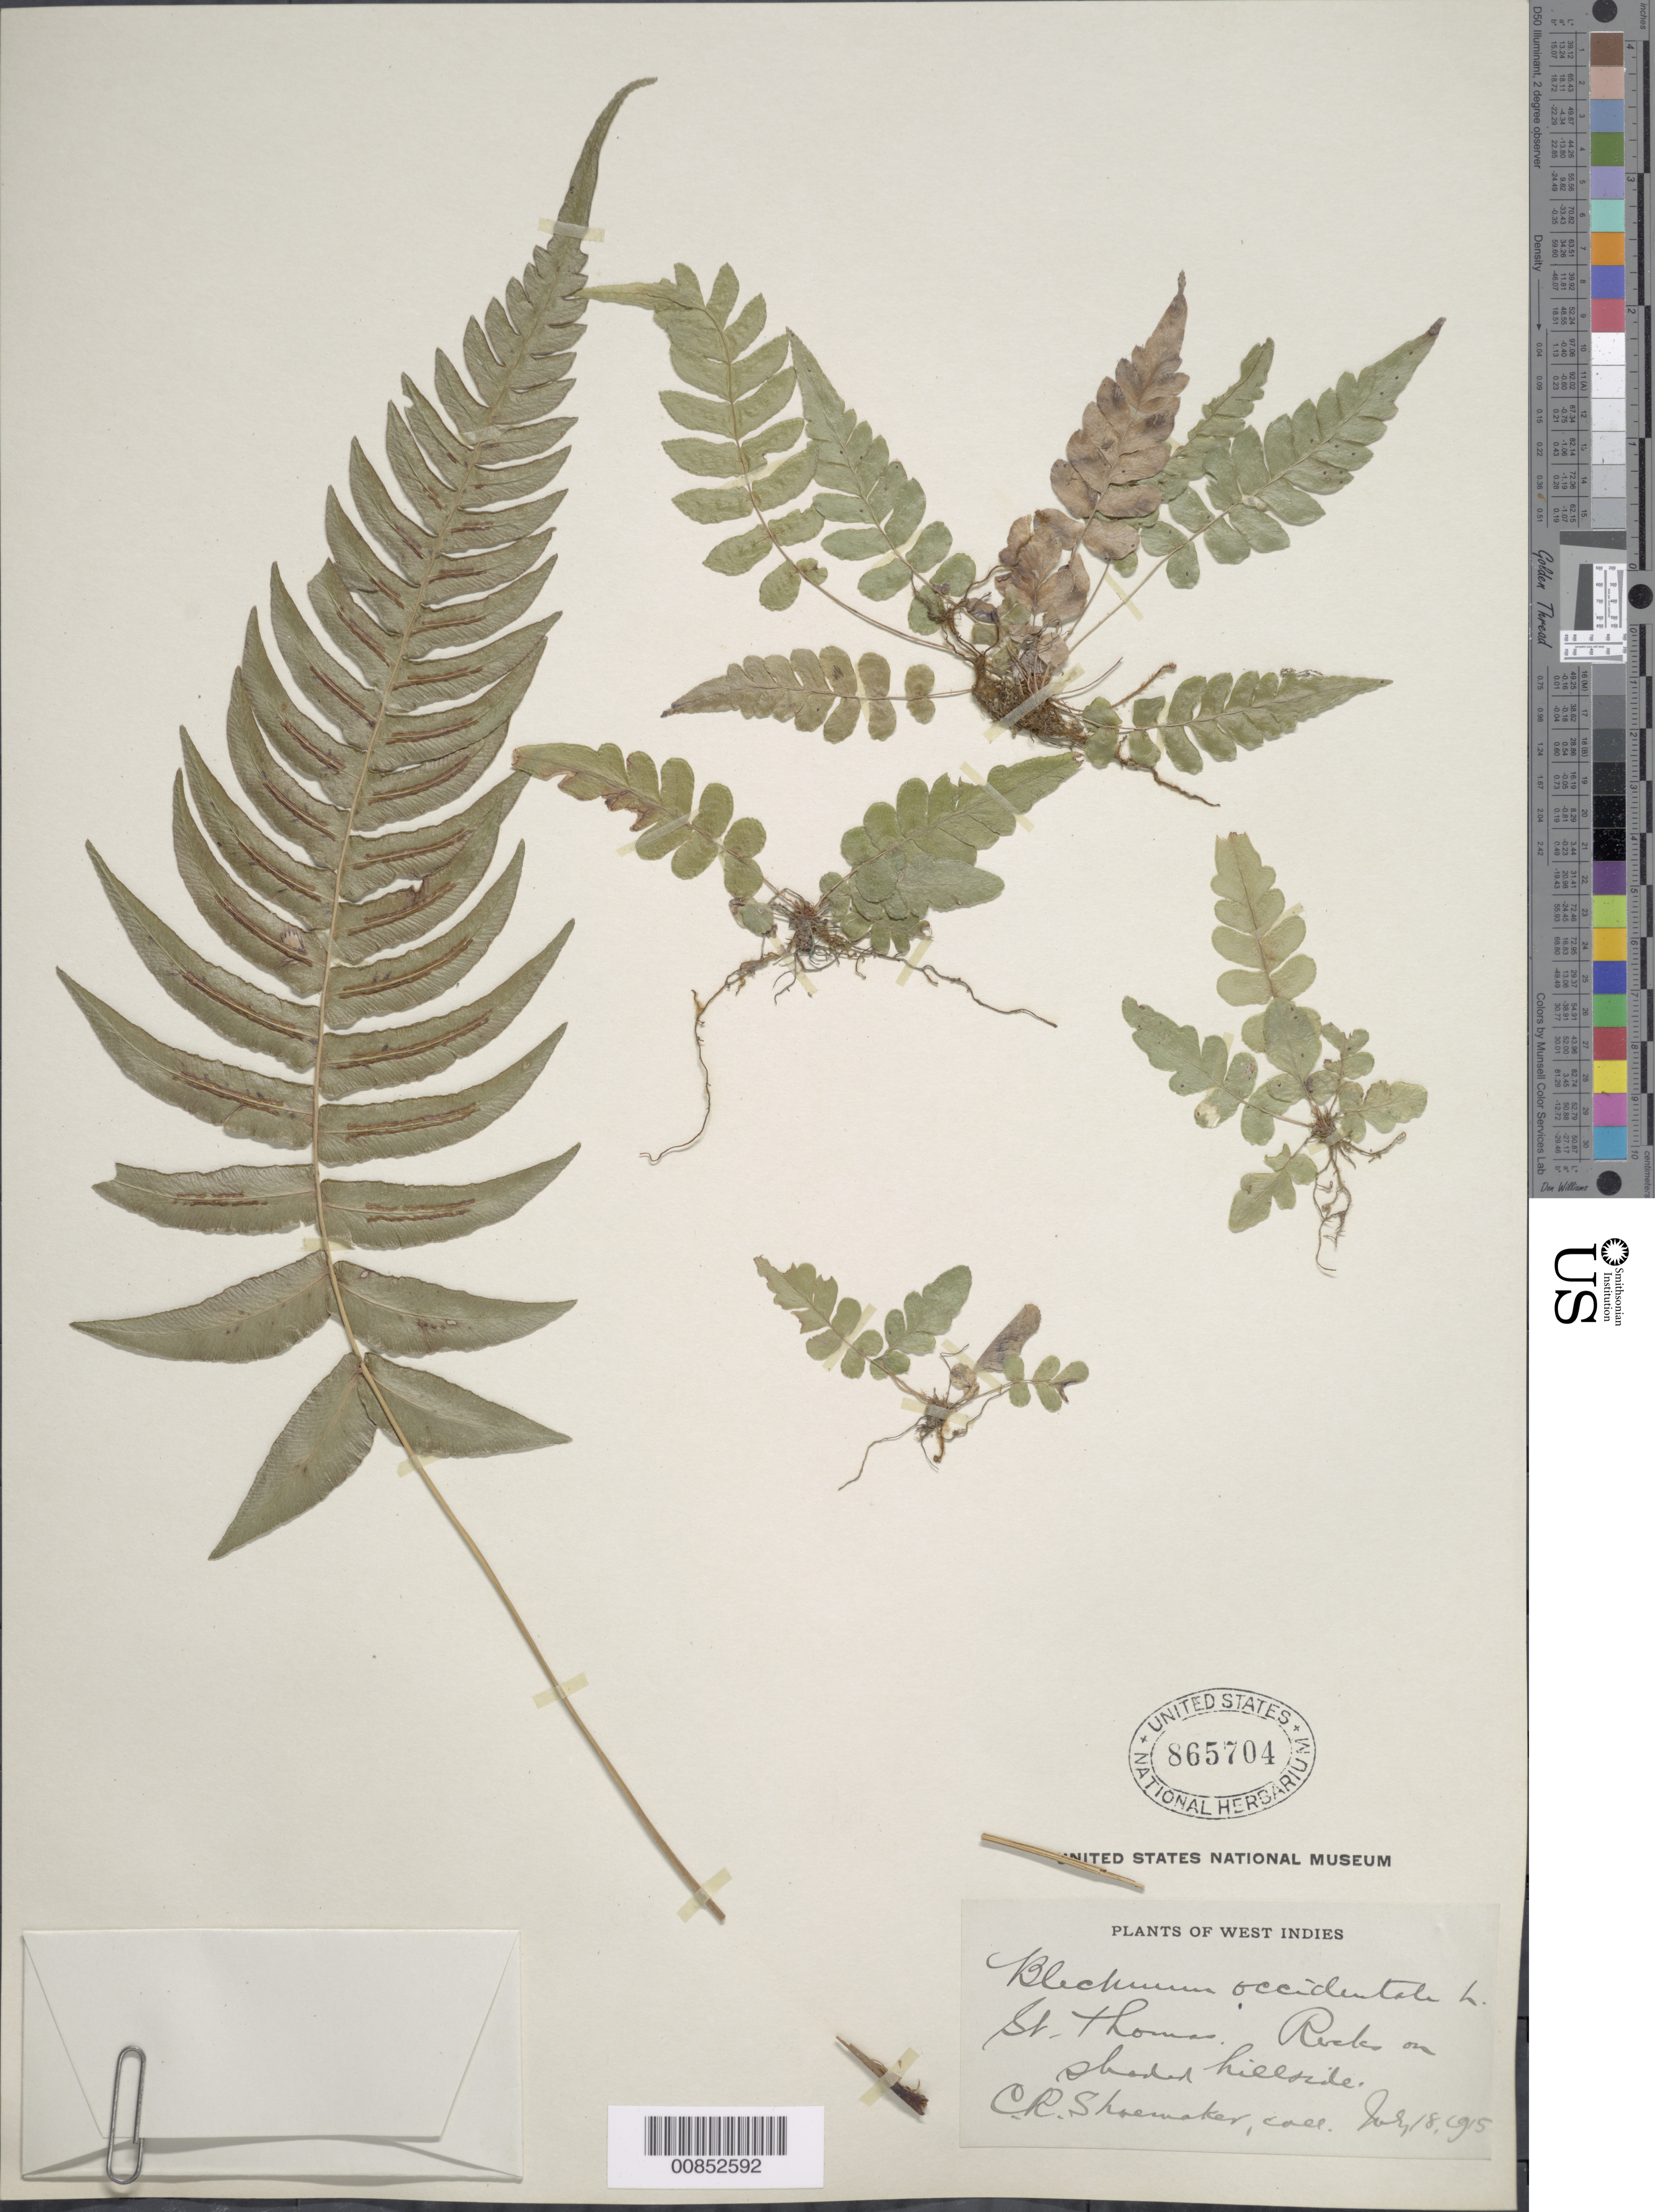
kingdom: Plantae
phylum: Tracheophyta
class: Polypodiopsida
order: Polypodiales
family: Blechnaceae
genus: Blechnum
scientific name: Blechnum occidentale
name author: L.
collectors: C. Shoemaker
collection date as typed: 18 Jul 1915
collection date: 1915-07-18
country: U.S. Virgin Islands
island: St. Thomas I.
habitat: Rocks on shaded hillside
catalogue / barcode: US 865704